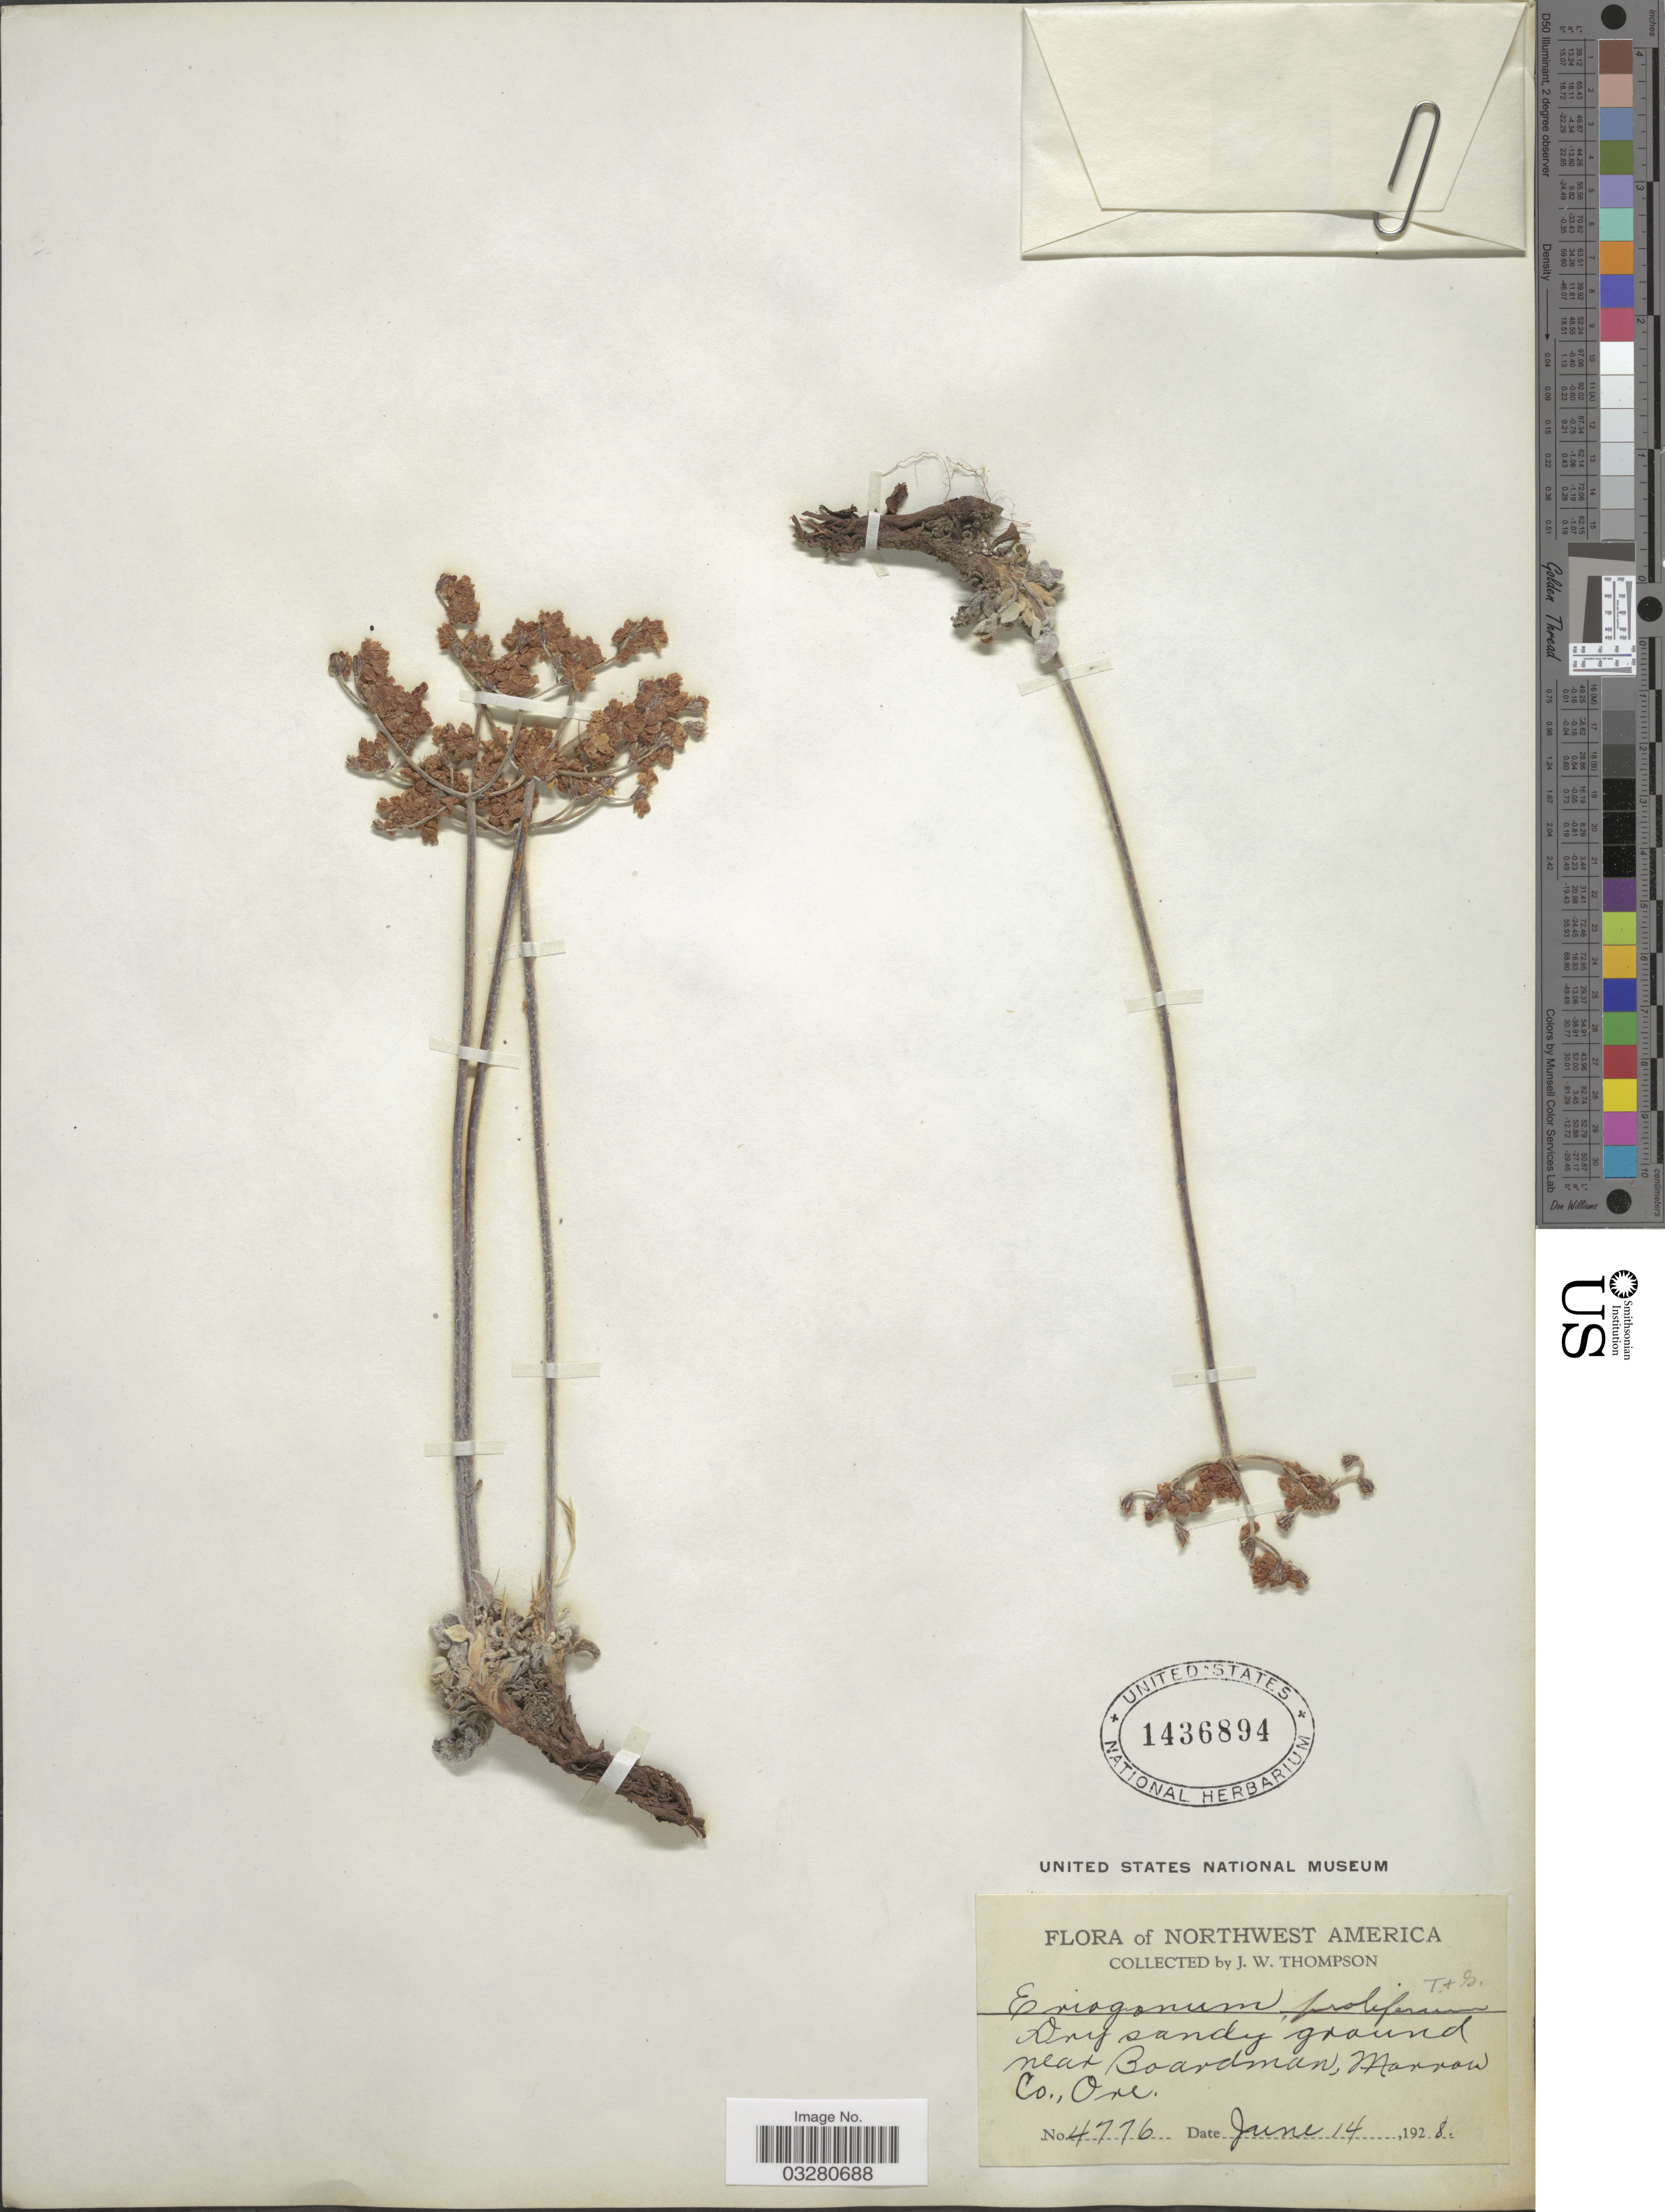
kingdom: Plantae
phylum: Tracheophyta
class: Magnoliopsida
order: Caryophyllales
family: Polygonaceae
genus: Eriogonum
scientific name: Eriogonum proliferum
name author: Torr. & A. Gray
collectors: J. Thompson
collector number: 4776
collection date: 1928-06-14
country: United States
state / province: Oregon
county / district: Marion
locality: Northwest America. Near Boardman, Marion Co.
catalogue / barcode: US 1436894